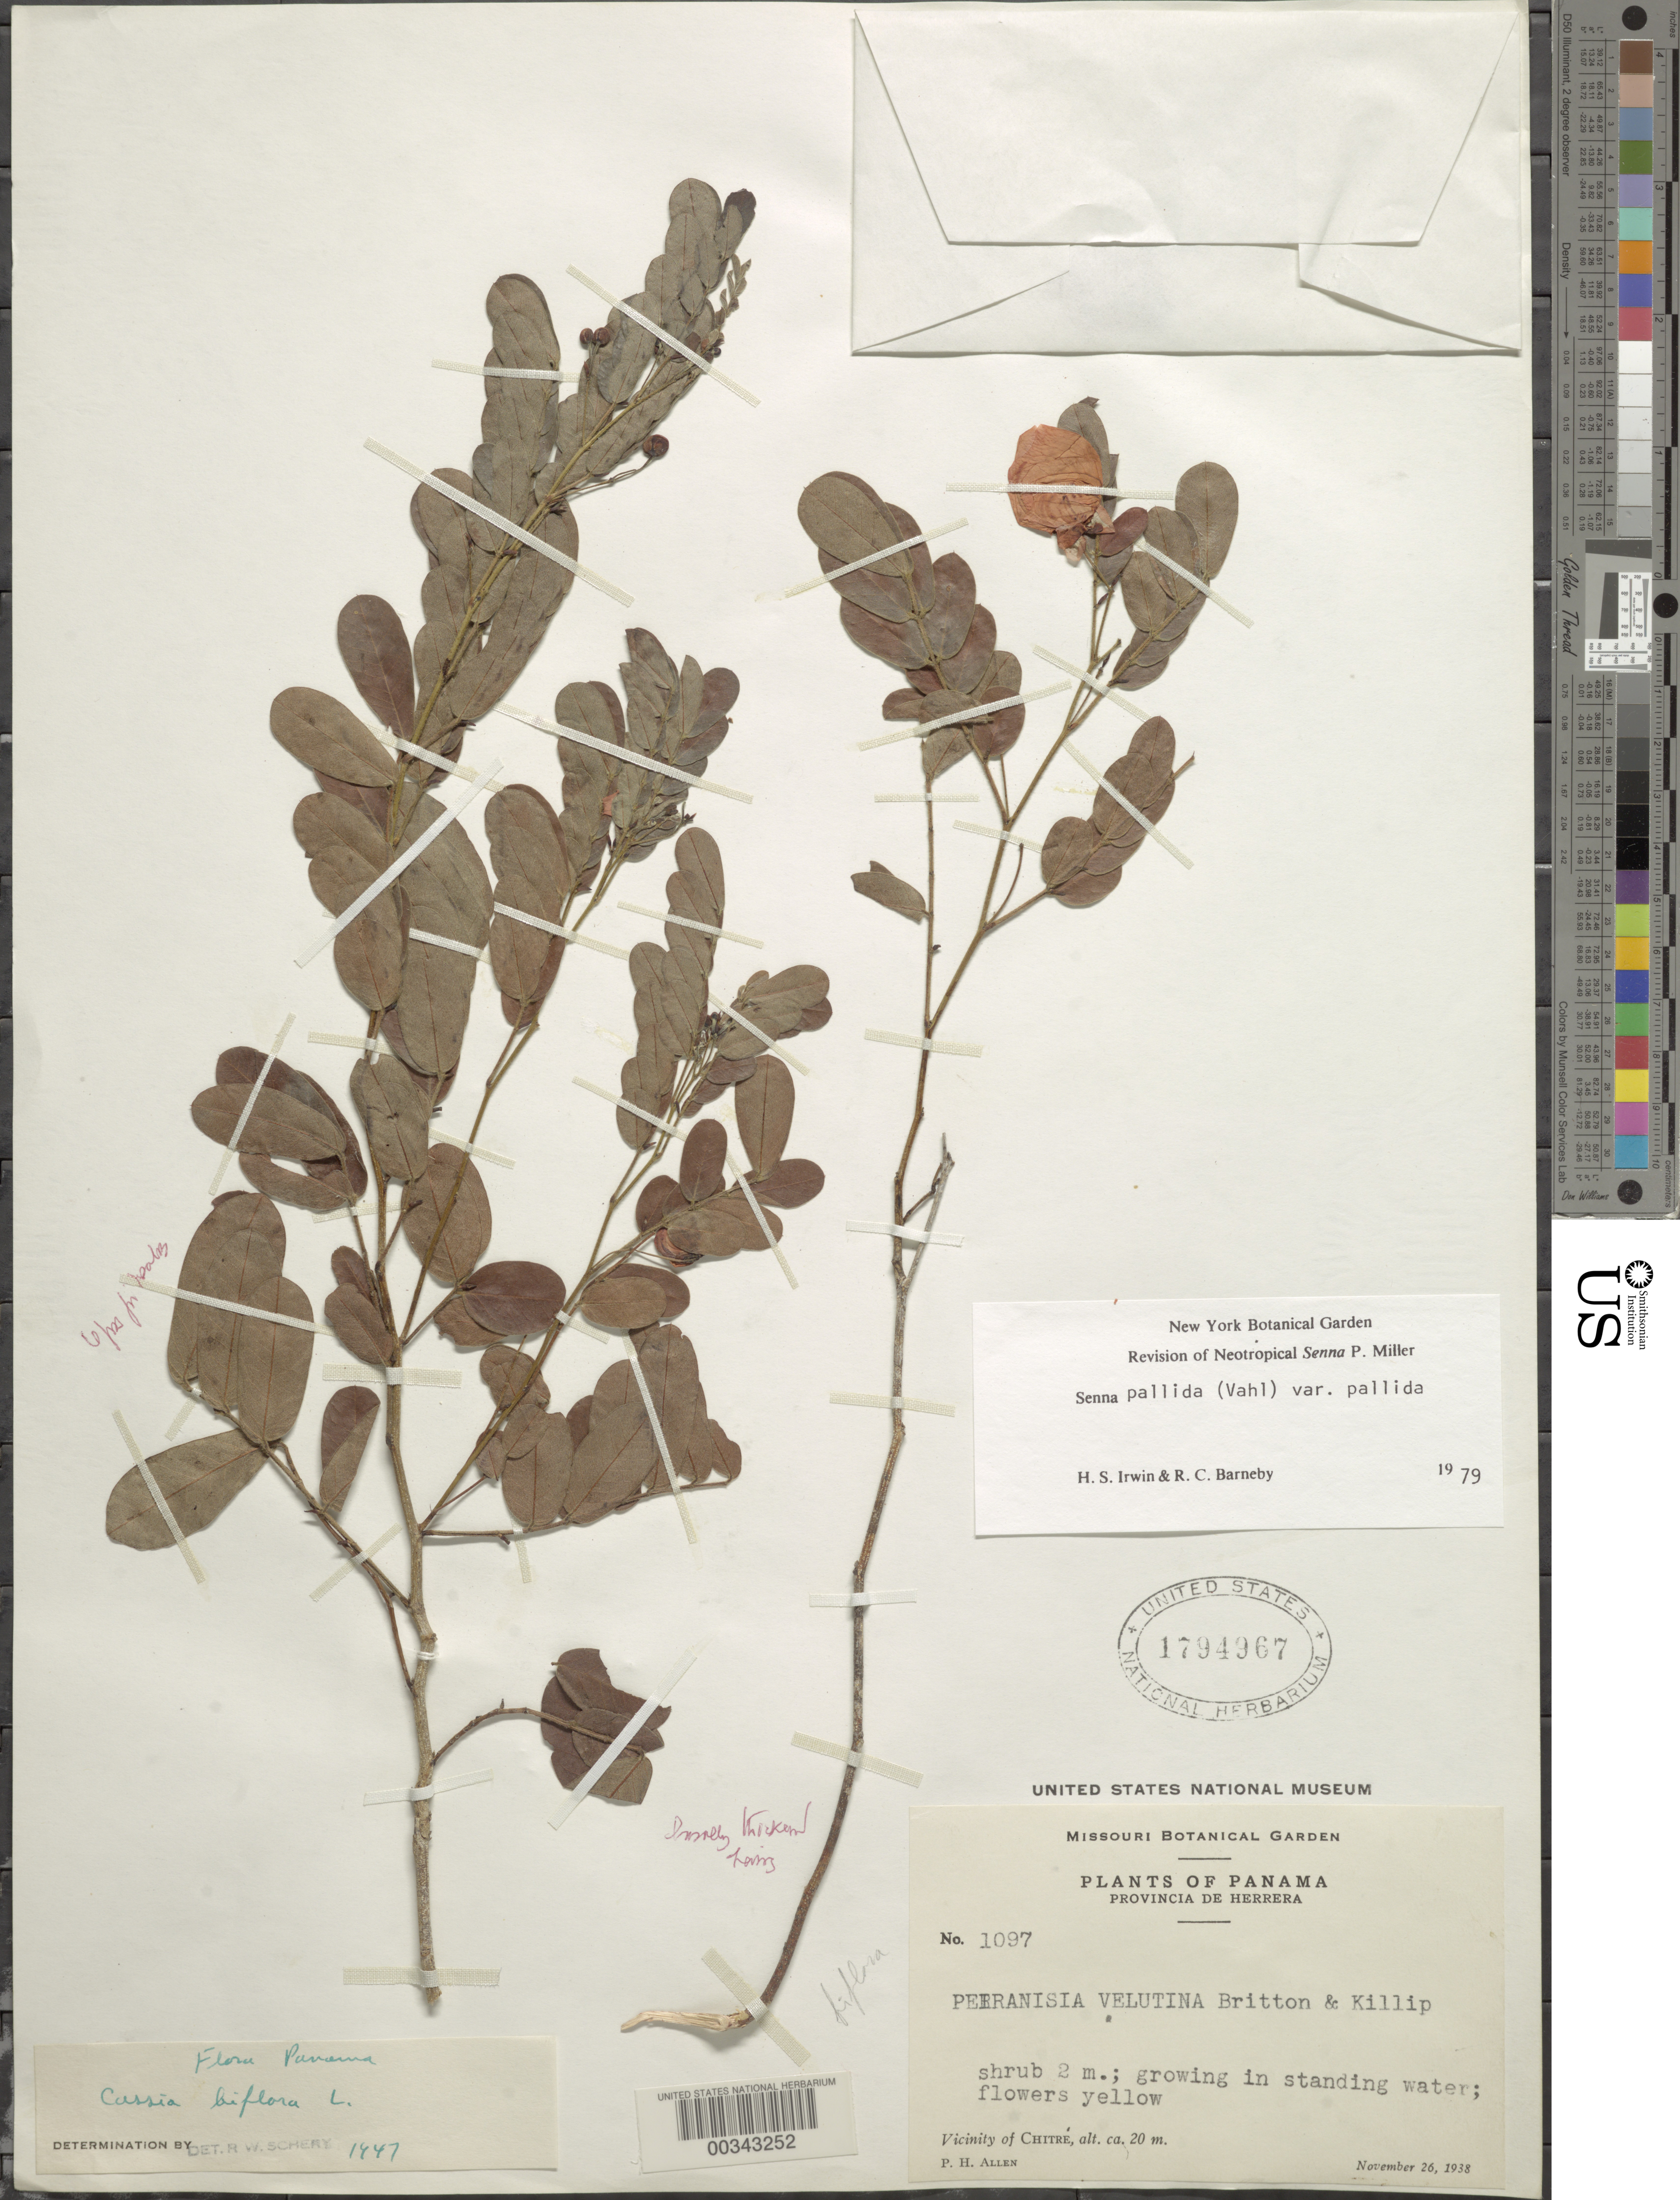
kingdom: Plantae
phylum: Tracheophyta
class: Magnoliopsida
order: Fabales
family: Fabaceae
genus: Senna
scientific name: Senna pallida var. pallida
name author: (Vahl) H.S. Irwin & Barneby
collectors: P. H. Allen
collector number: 1097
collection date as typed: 26 Nov 1938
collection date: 1938-11-26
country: Panama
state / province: Herrera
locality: Vicinity of Chitre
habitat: In standing water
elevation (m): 20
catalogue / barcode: US 1794967